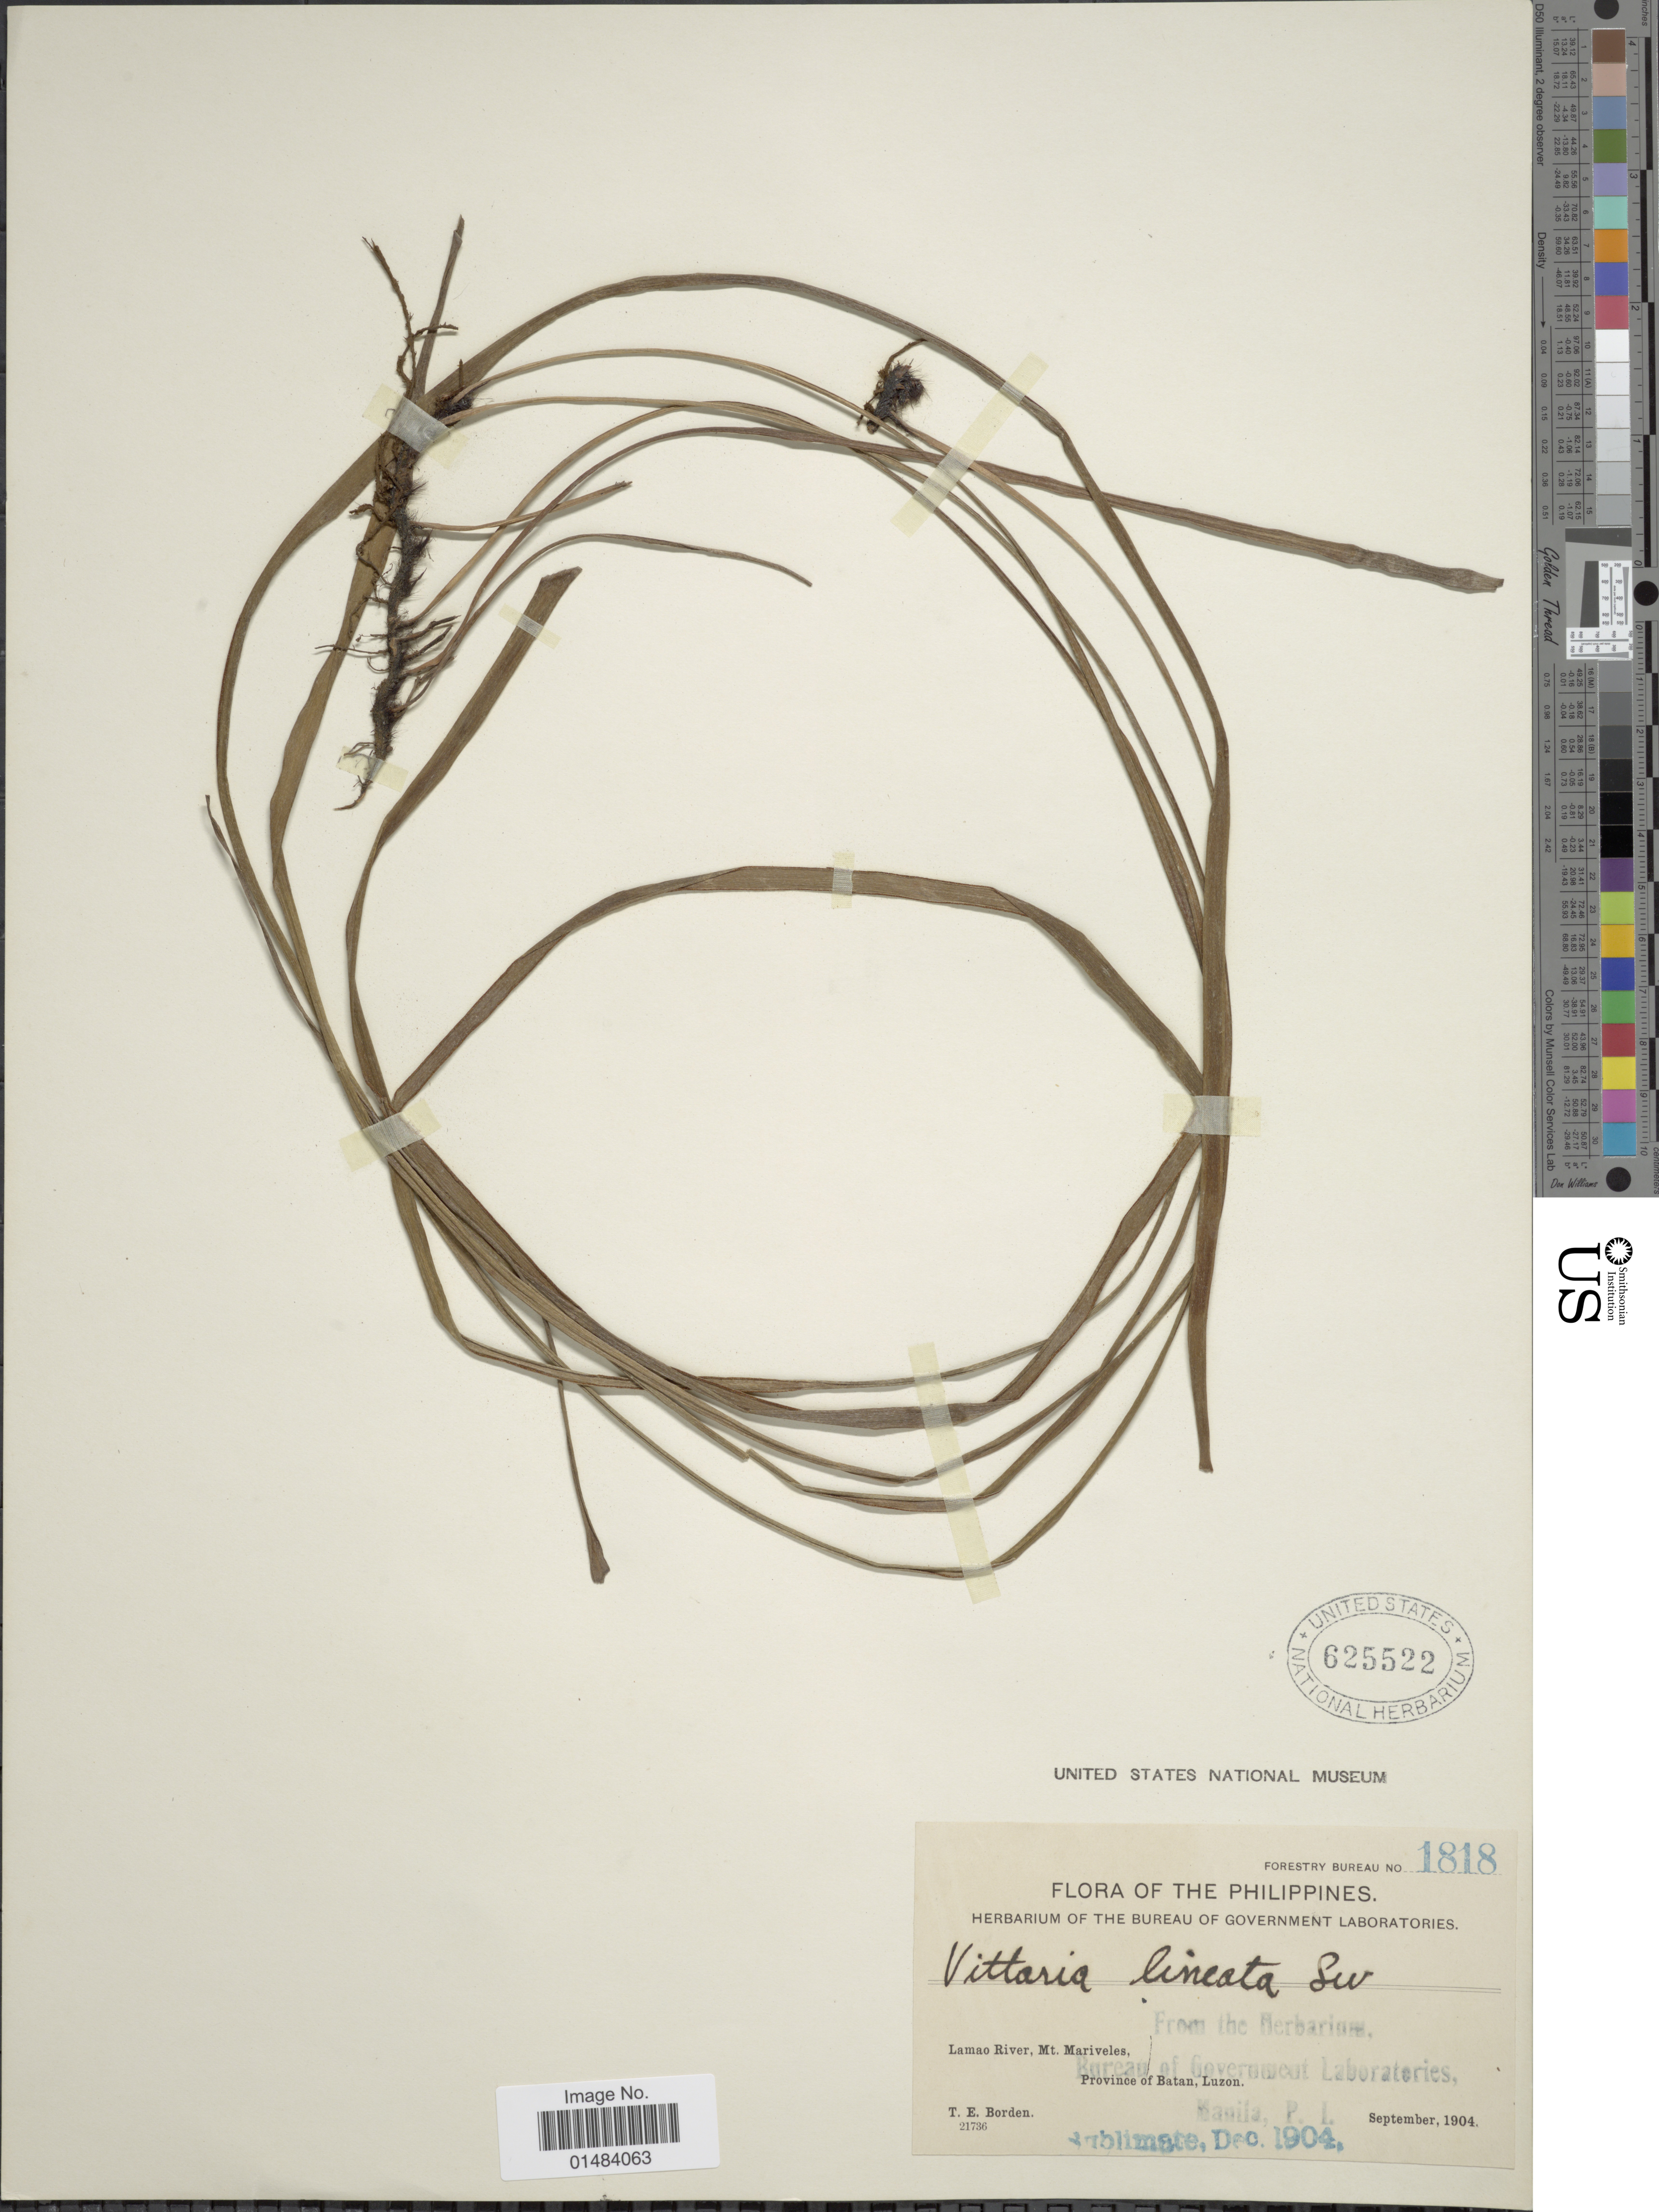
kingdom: Plantae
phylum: Tracheophyta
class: Polypodiopsida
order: Polypodiales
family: Pteridaceae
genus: Vittaria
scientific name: Vittaria lineata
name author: (L.) Sm.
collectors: T. E. Borden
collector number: Forestry Bureau 1818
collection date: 1904-09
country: Philippines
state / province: Cagayan Valley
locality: Philippines, Lamao River, Mt. Mariveles, Province of Batan, Luzon.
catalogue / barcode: US 625522